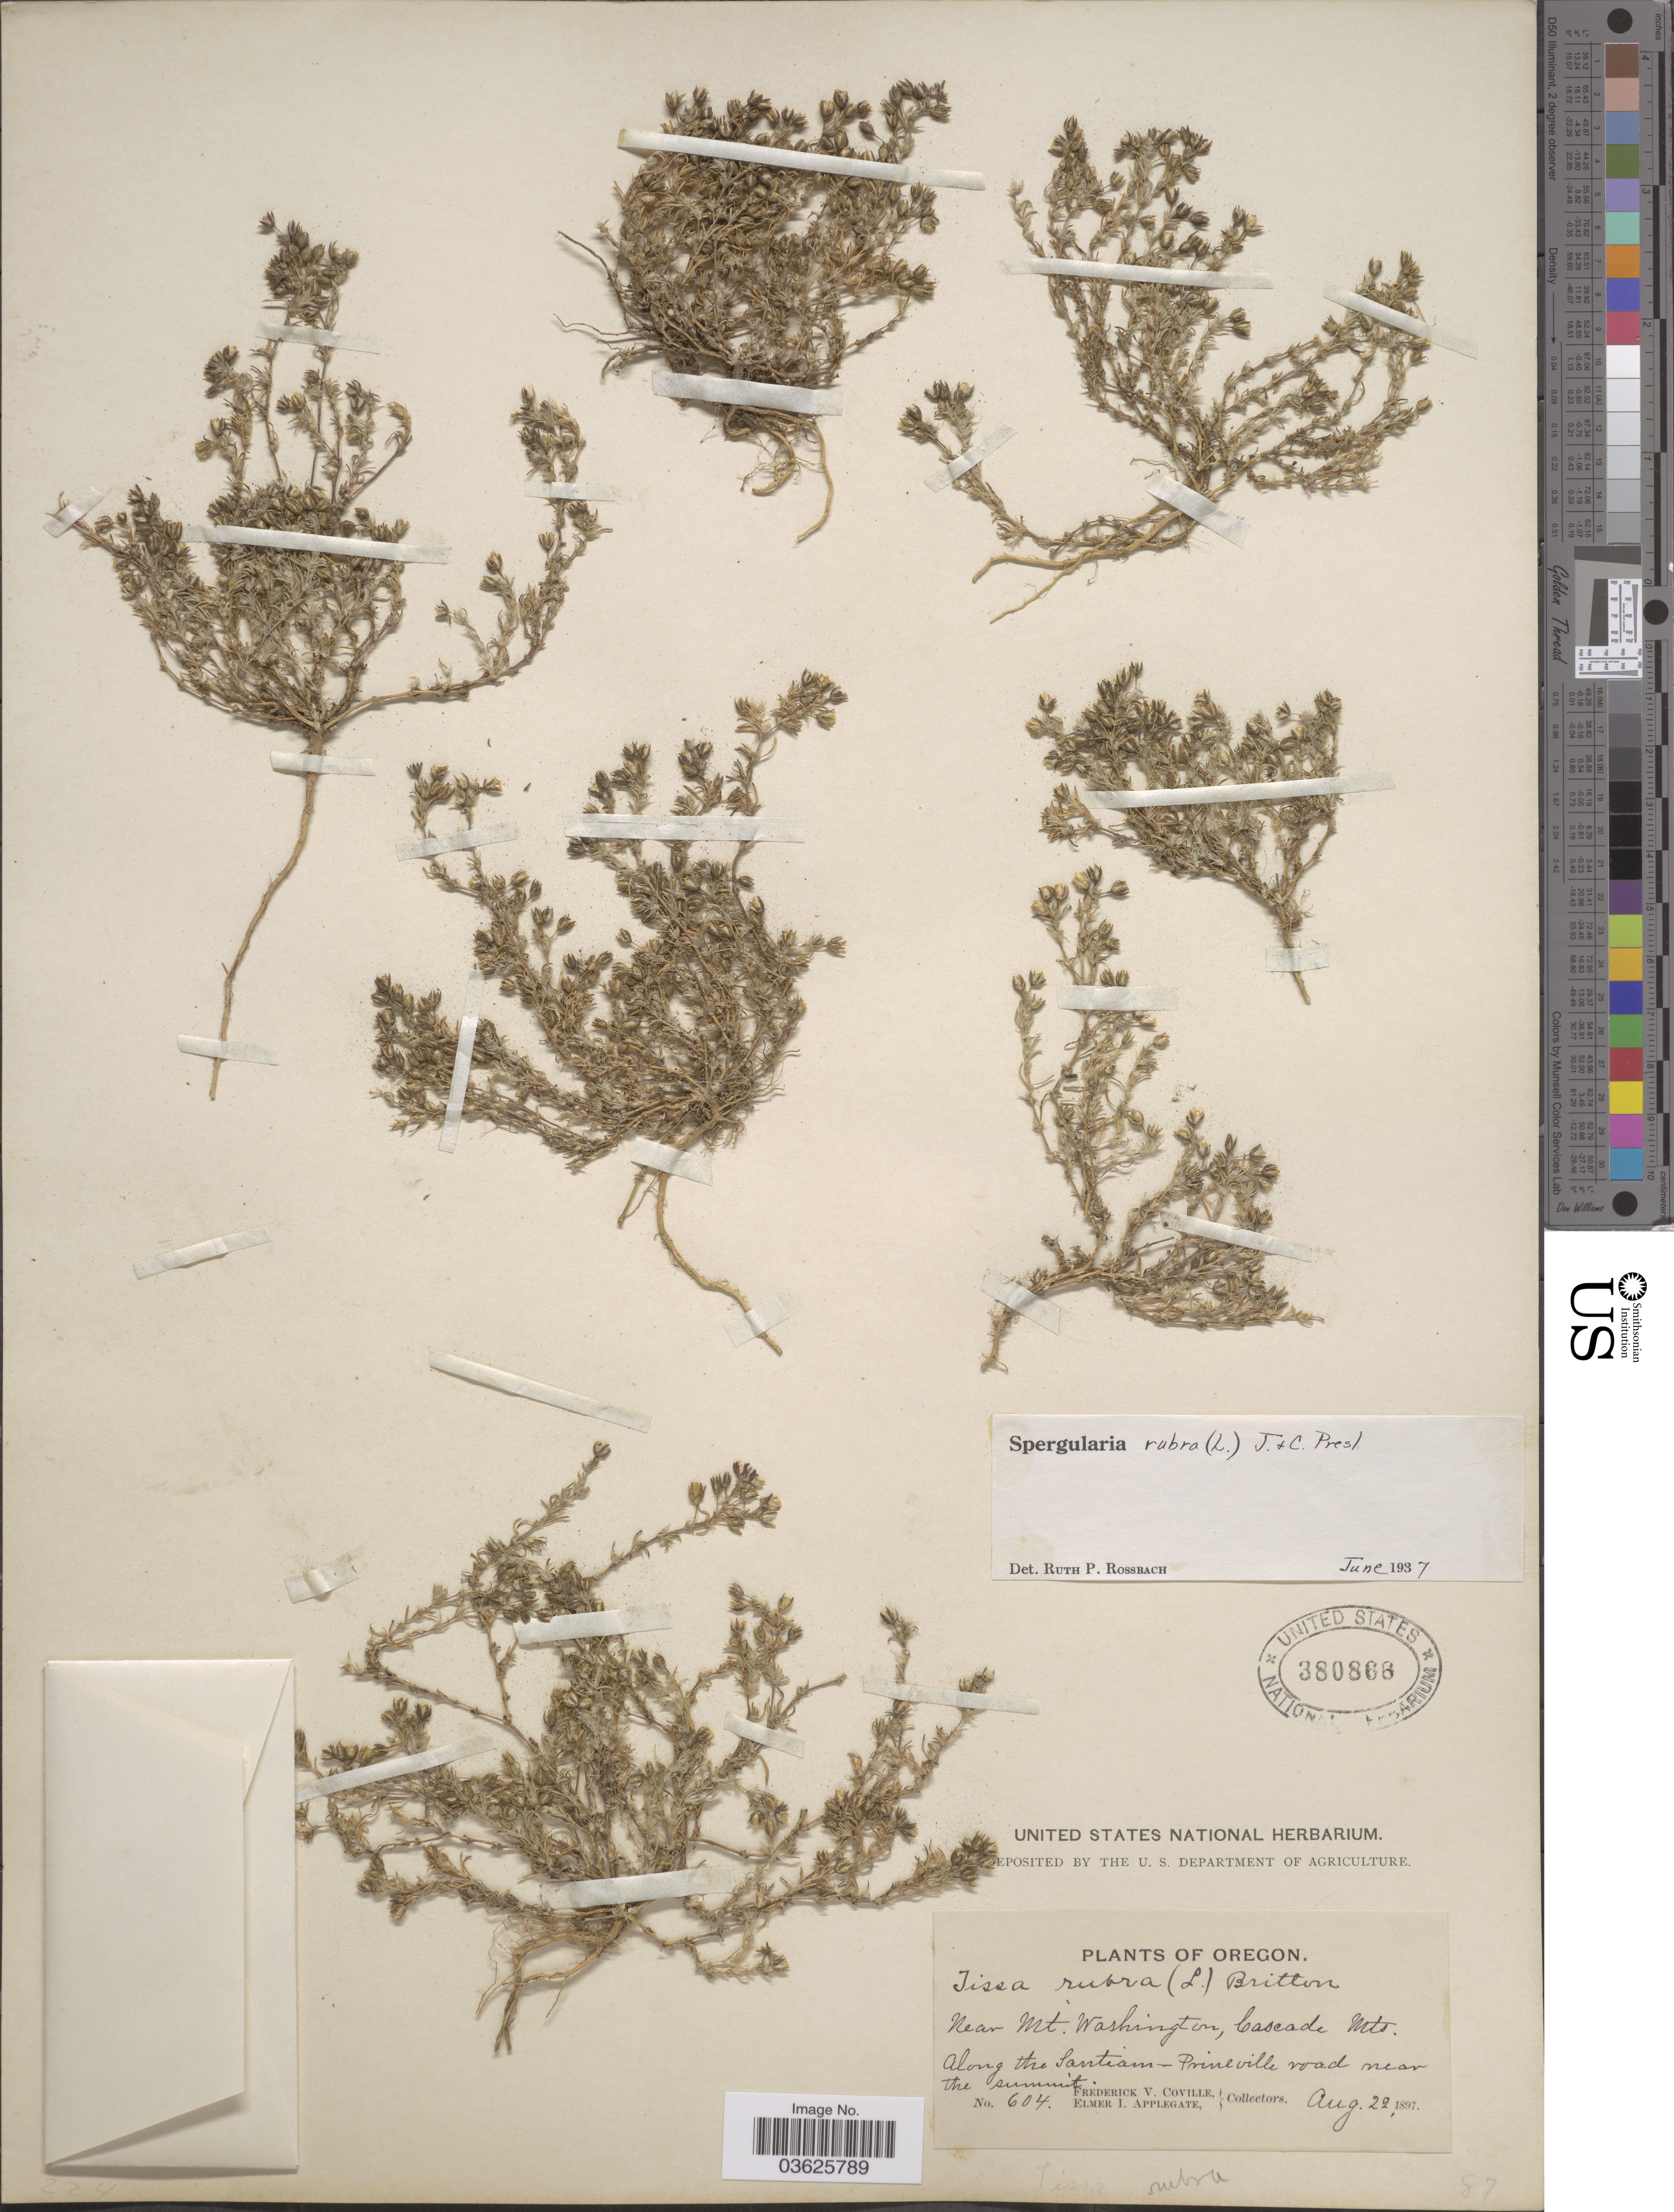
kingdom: Plantae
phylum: Tracheophyta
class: Magnoliopsida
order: Caryophyllales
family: Caryophyllaceae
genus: Spergularia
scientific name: Spergularia rubra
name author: (L.) J. Presl & C. Presl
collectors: F. V. Coville & E. I. Applegate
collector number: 604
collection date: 1897-08-22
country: United States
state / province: Oregon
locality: Near Mt. Washington, Cascade Mts. Along the Santiam-Prineville road near the summit.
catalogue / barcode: US 380866